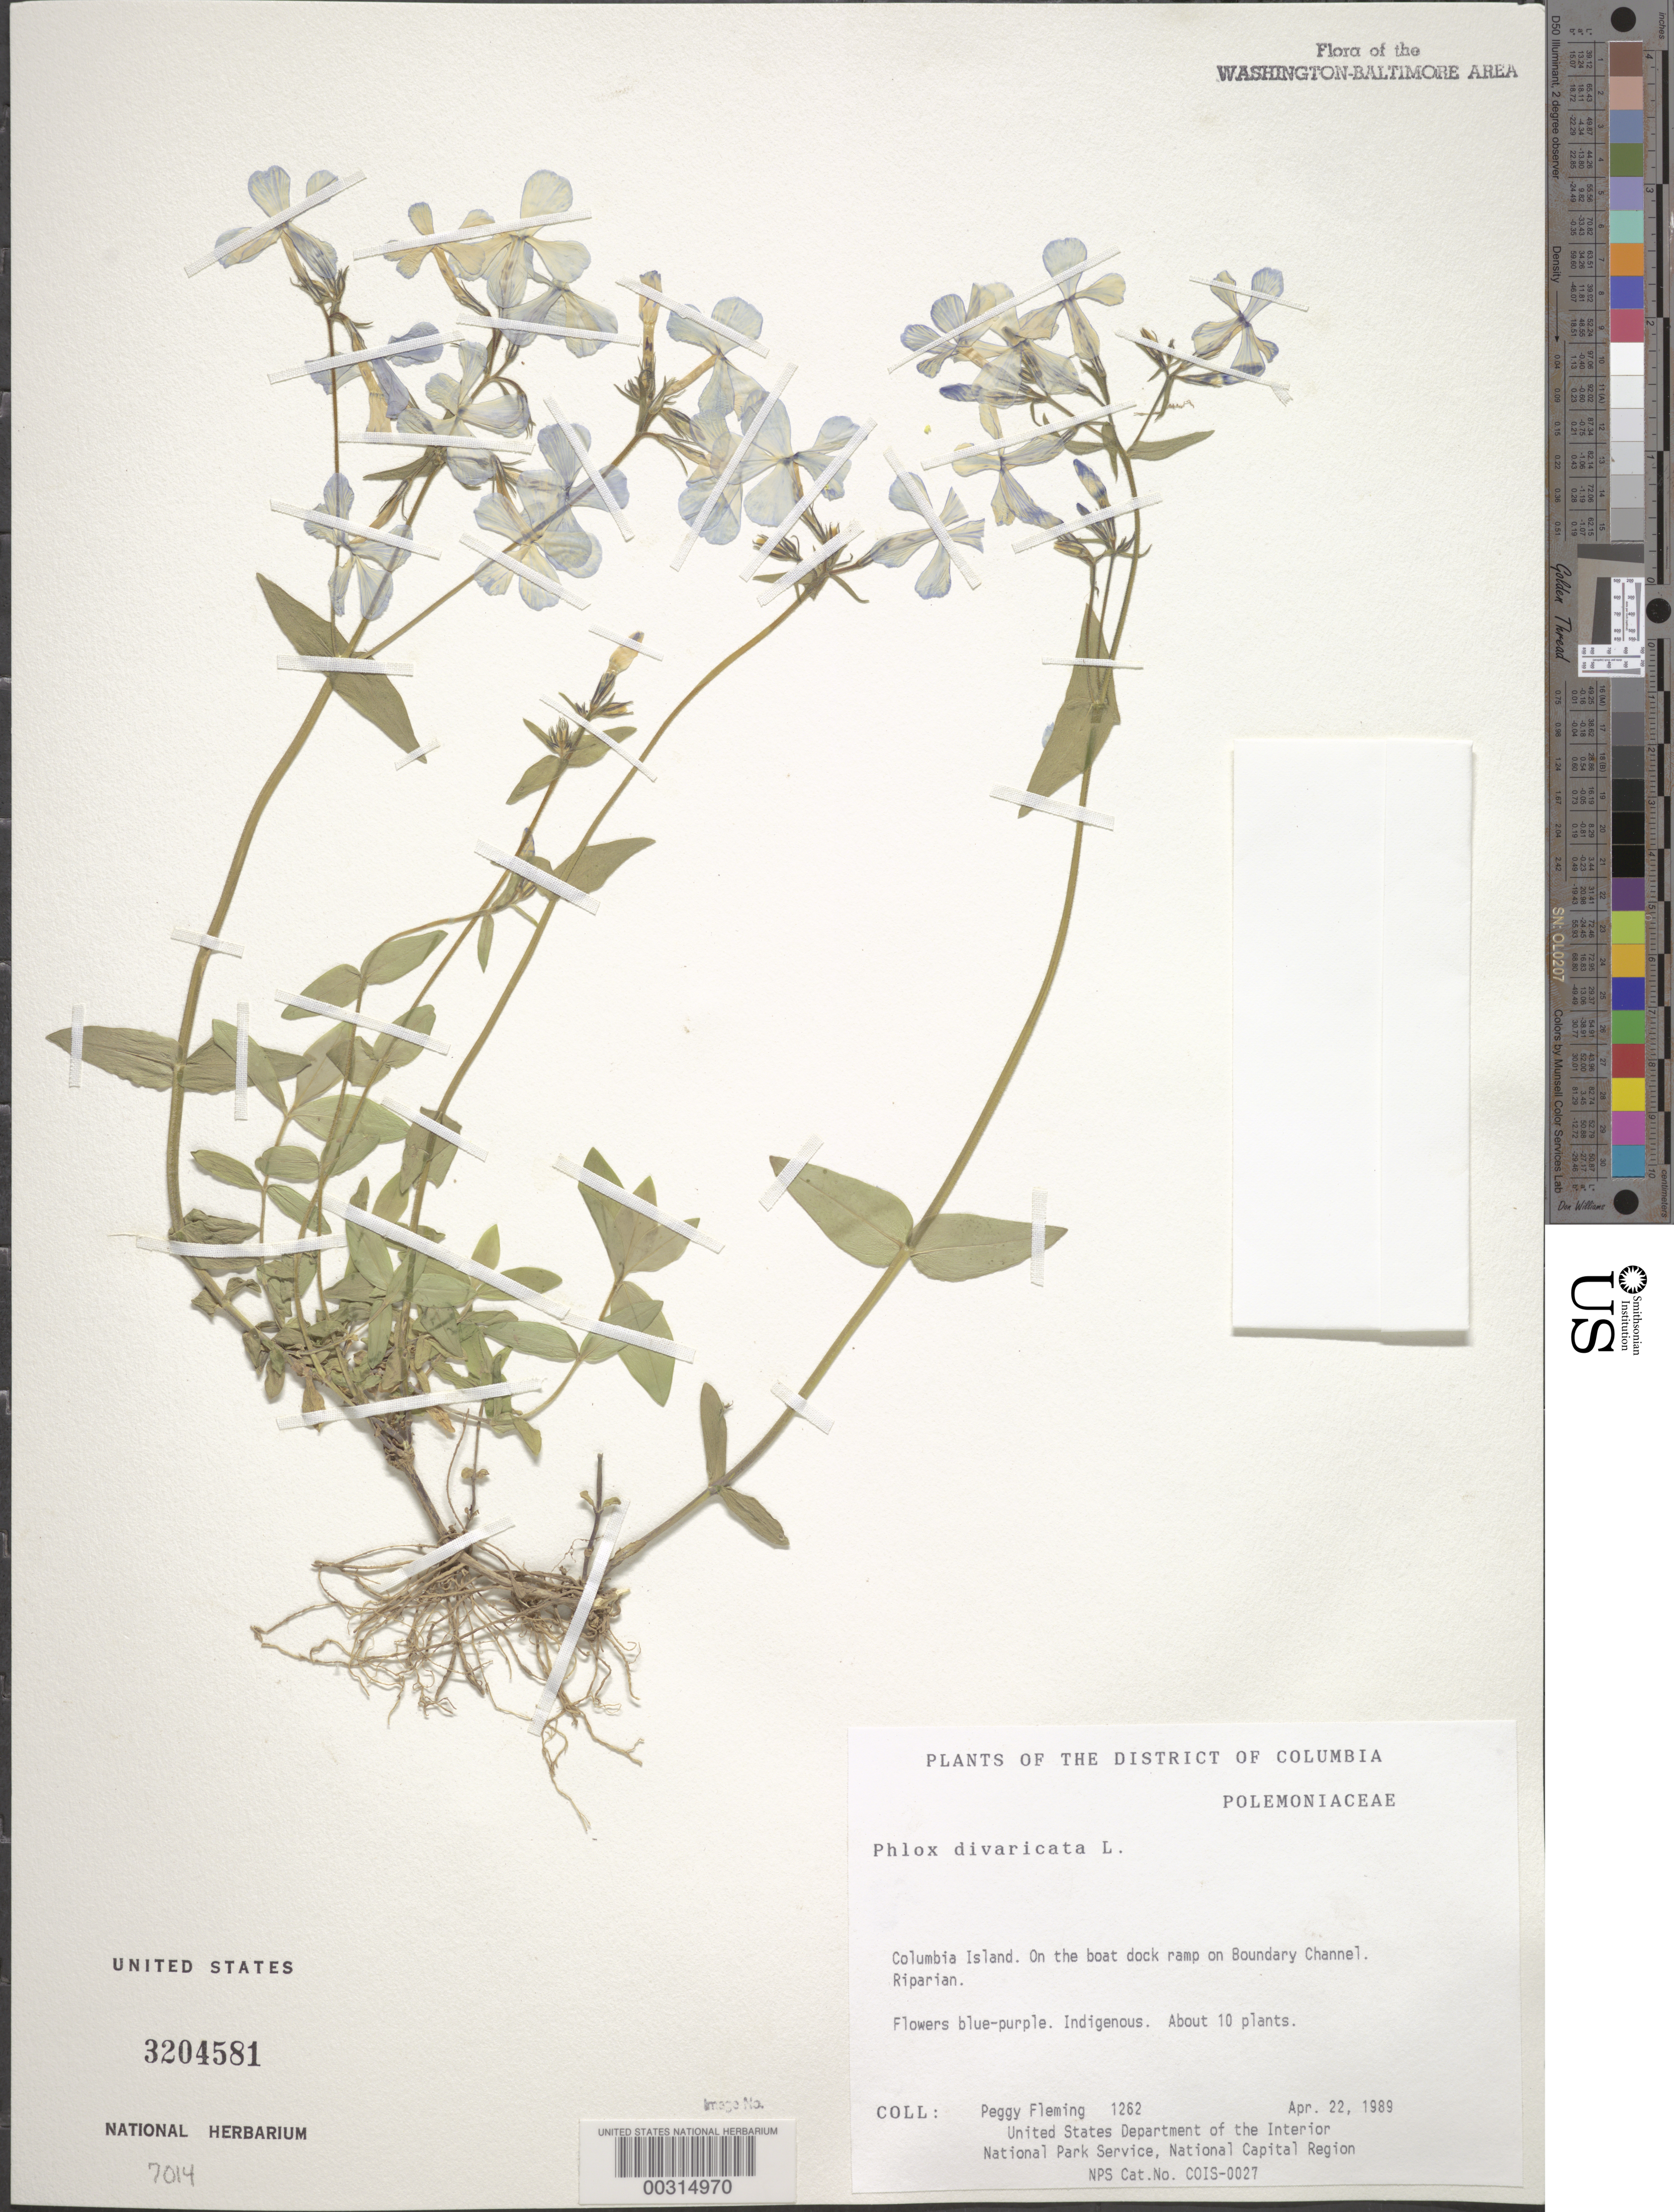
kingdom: Plantae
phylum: Tracheophyta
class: Magnoliopsida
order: Ericales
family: Polemoniaceae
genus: Phlox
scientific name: Phlox divaricata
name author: L.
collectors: P. Fleming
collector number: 1262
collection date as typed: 22 Apr 1989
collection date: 1989-04-22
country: United States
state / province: District of Columbia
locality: Columbia Island, on boat dock ramp on Boundary Channel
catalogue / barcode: US 3204581